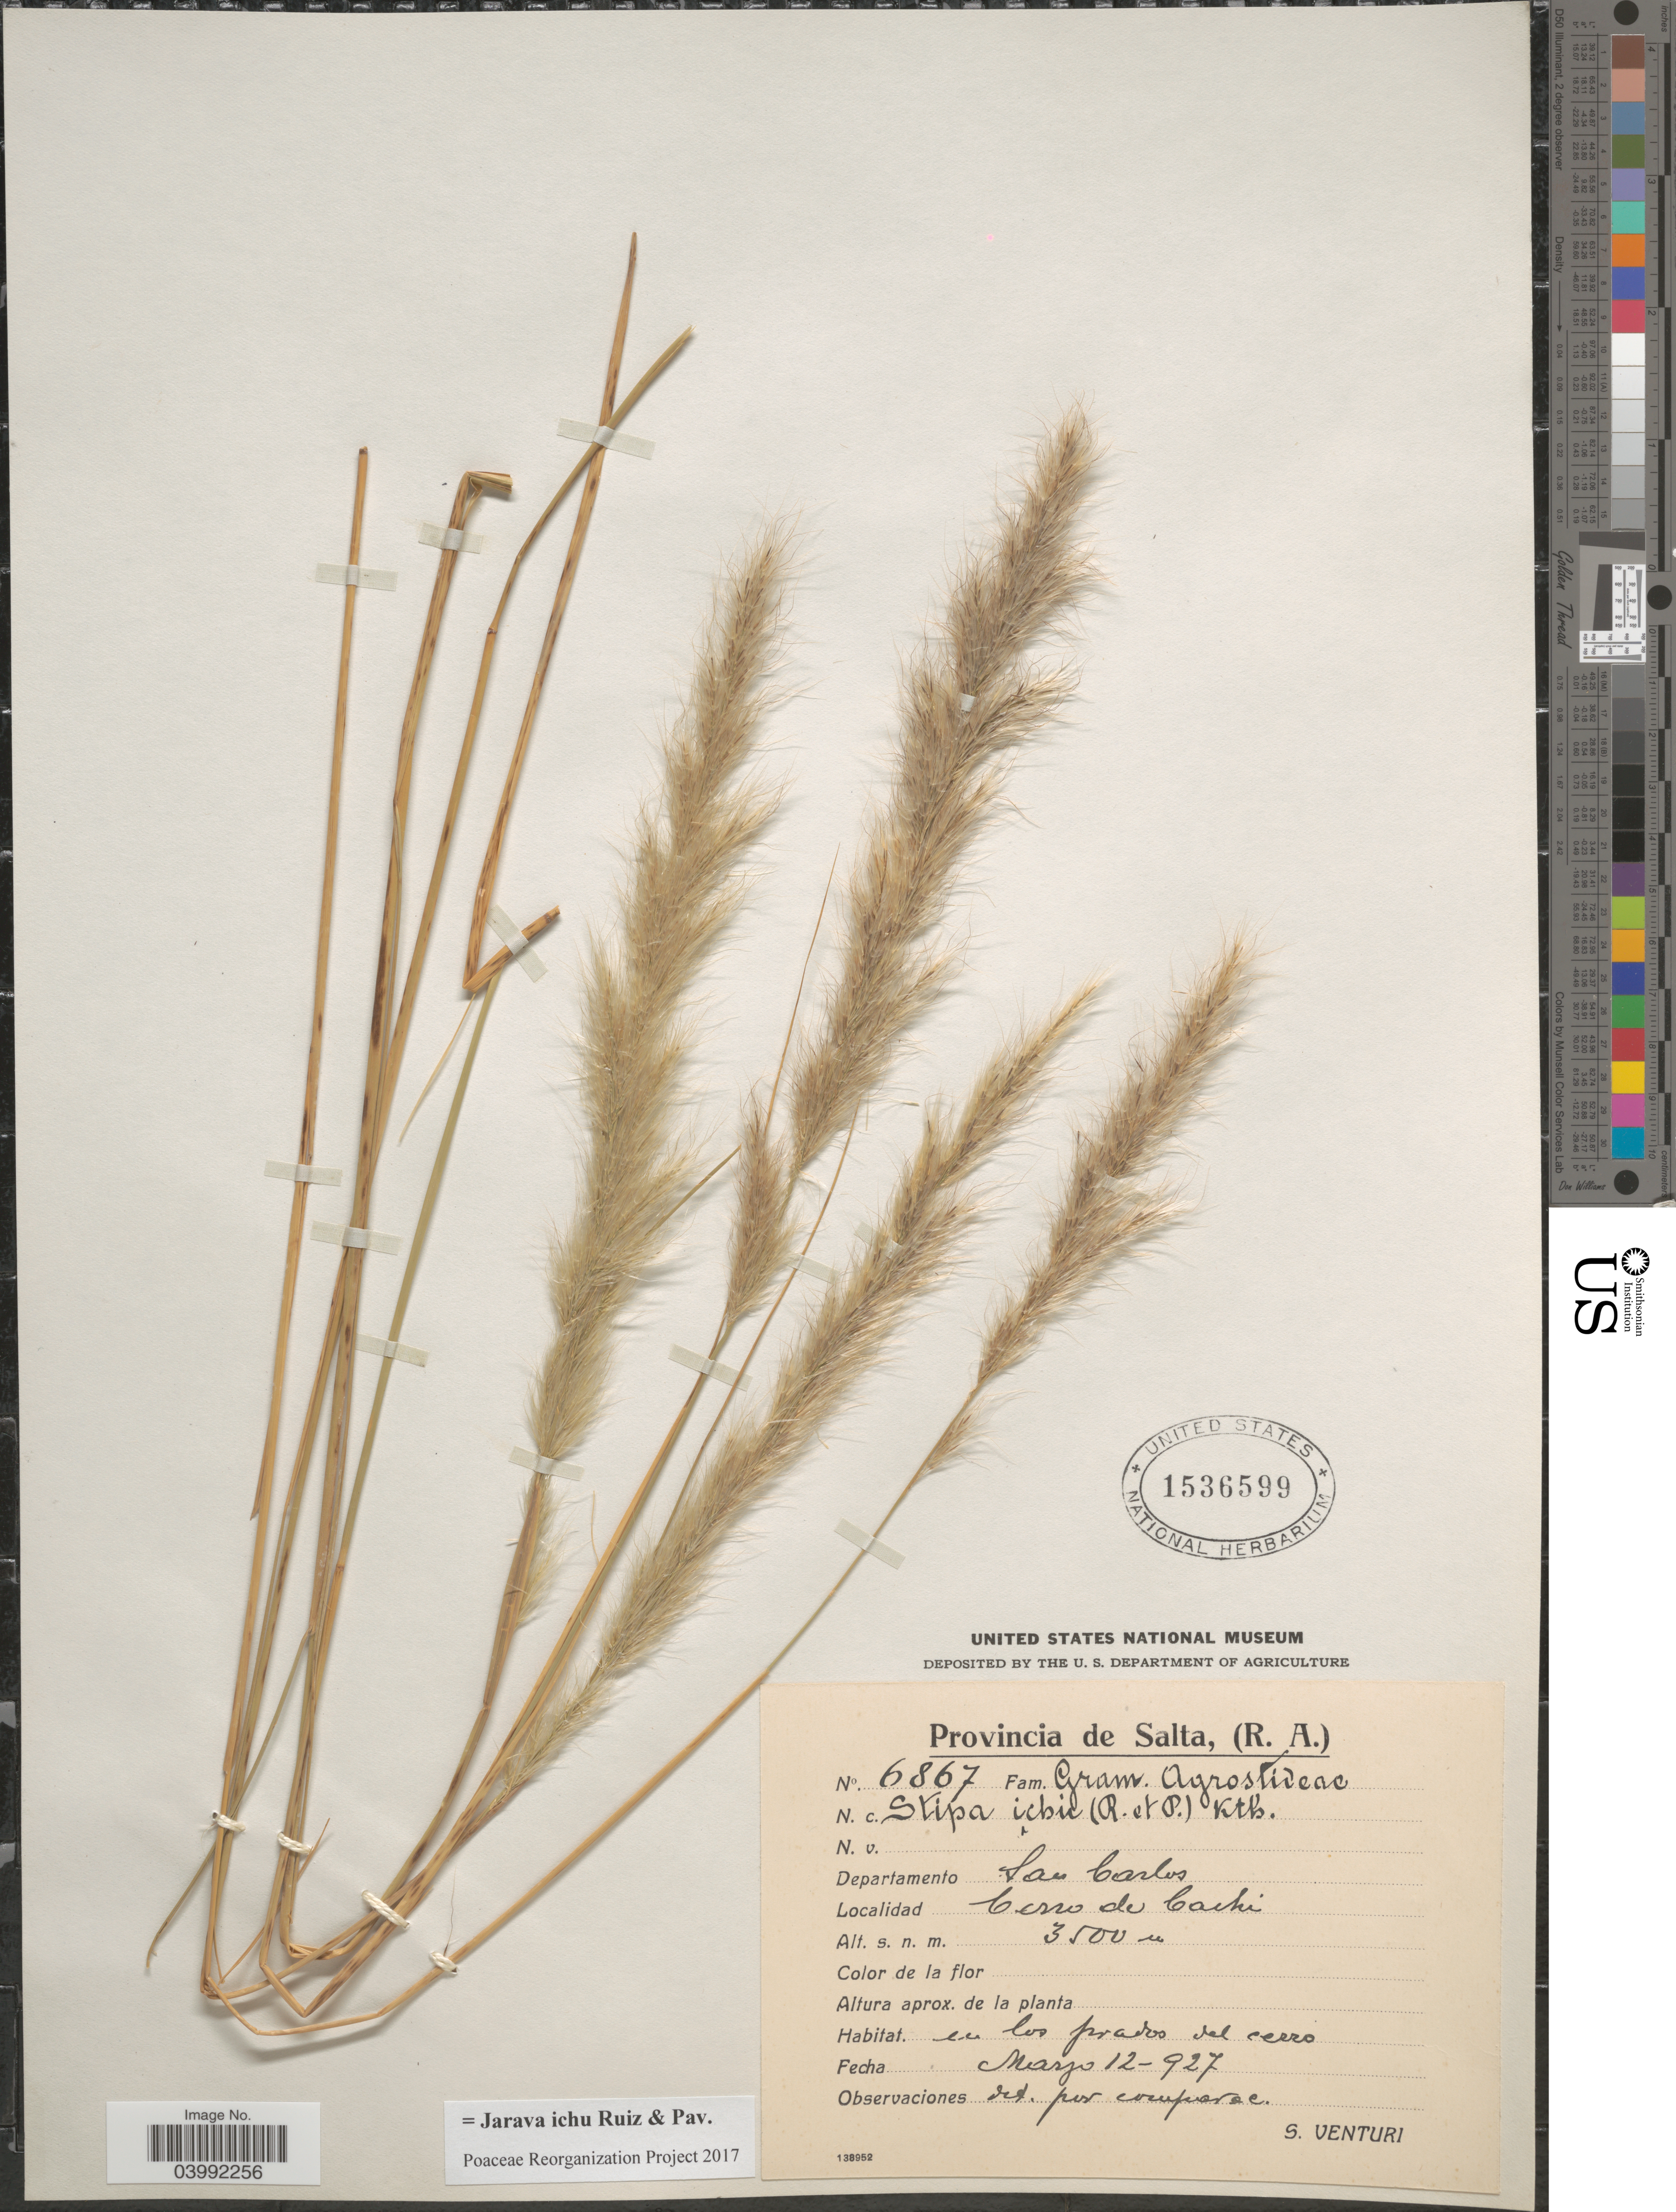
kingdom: Plantae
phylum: Tracheophyta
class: Liliopsida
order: Poales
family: Poaceae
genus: Jarava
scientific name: Jarava ichu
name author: Ruiz & Pav.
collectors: S. Venturi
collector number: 6867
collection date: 1927-03-12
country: Argentina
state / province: Salta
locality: Departamento San Carlos. Cerro de Cachi.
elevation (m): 3500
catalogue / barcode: US 1536599